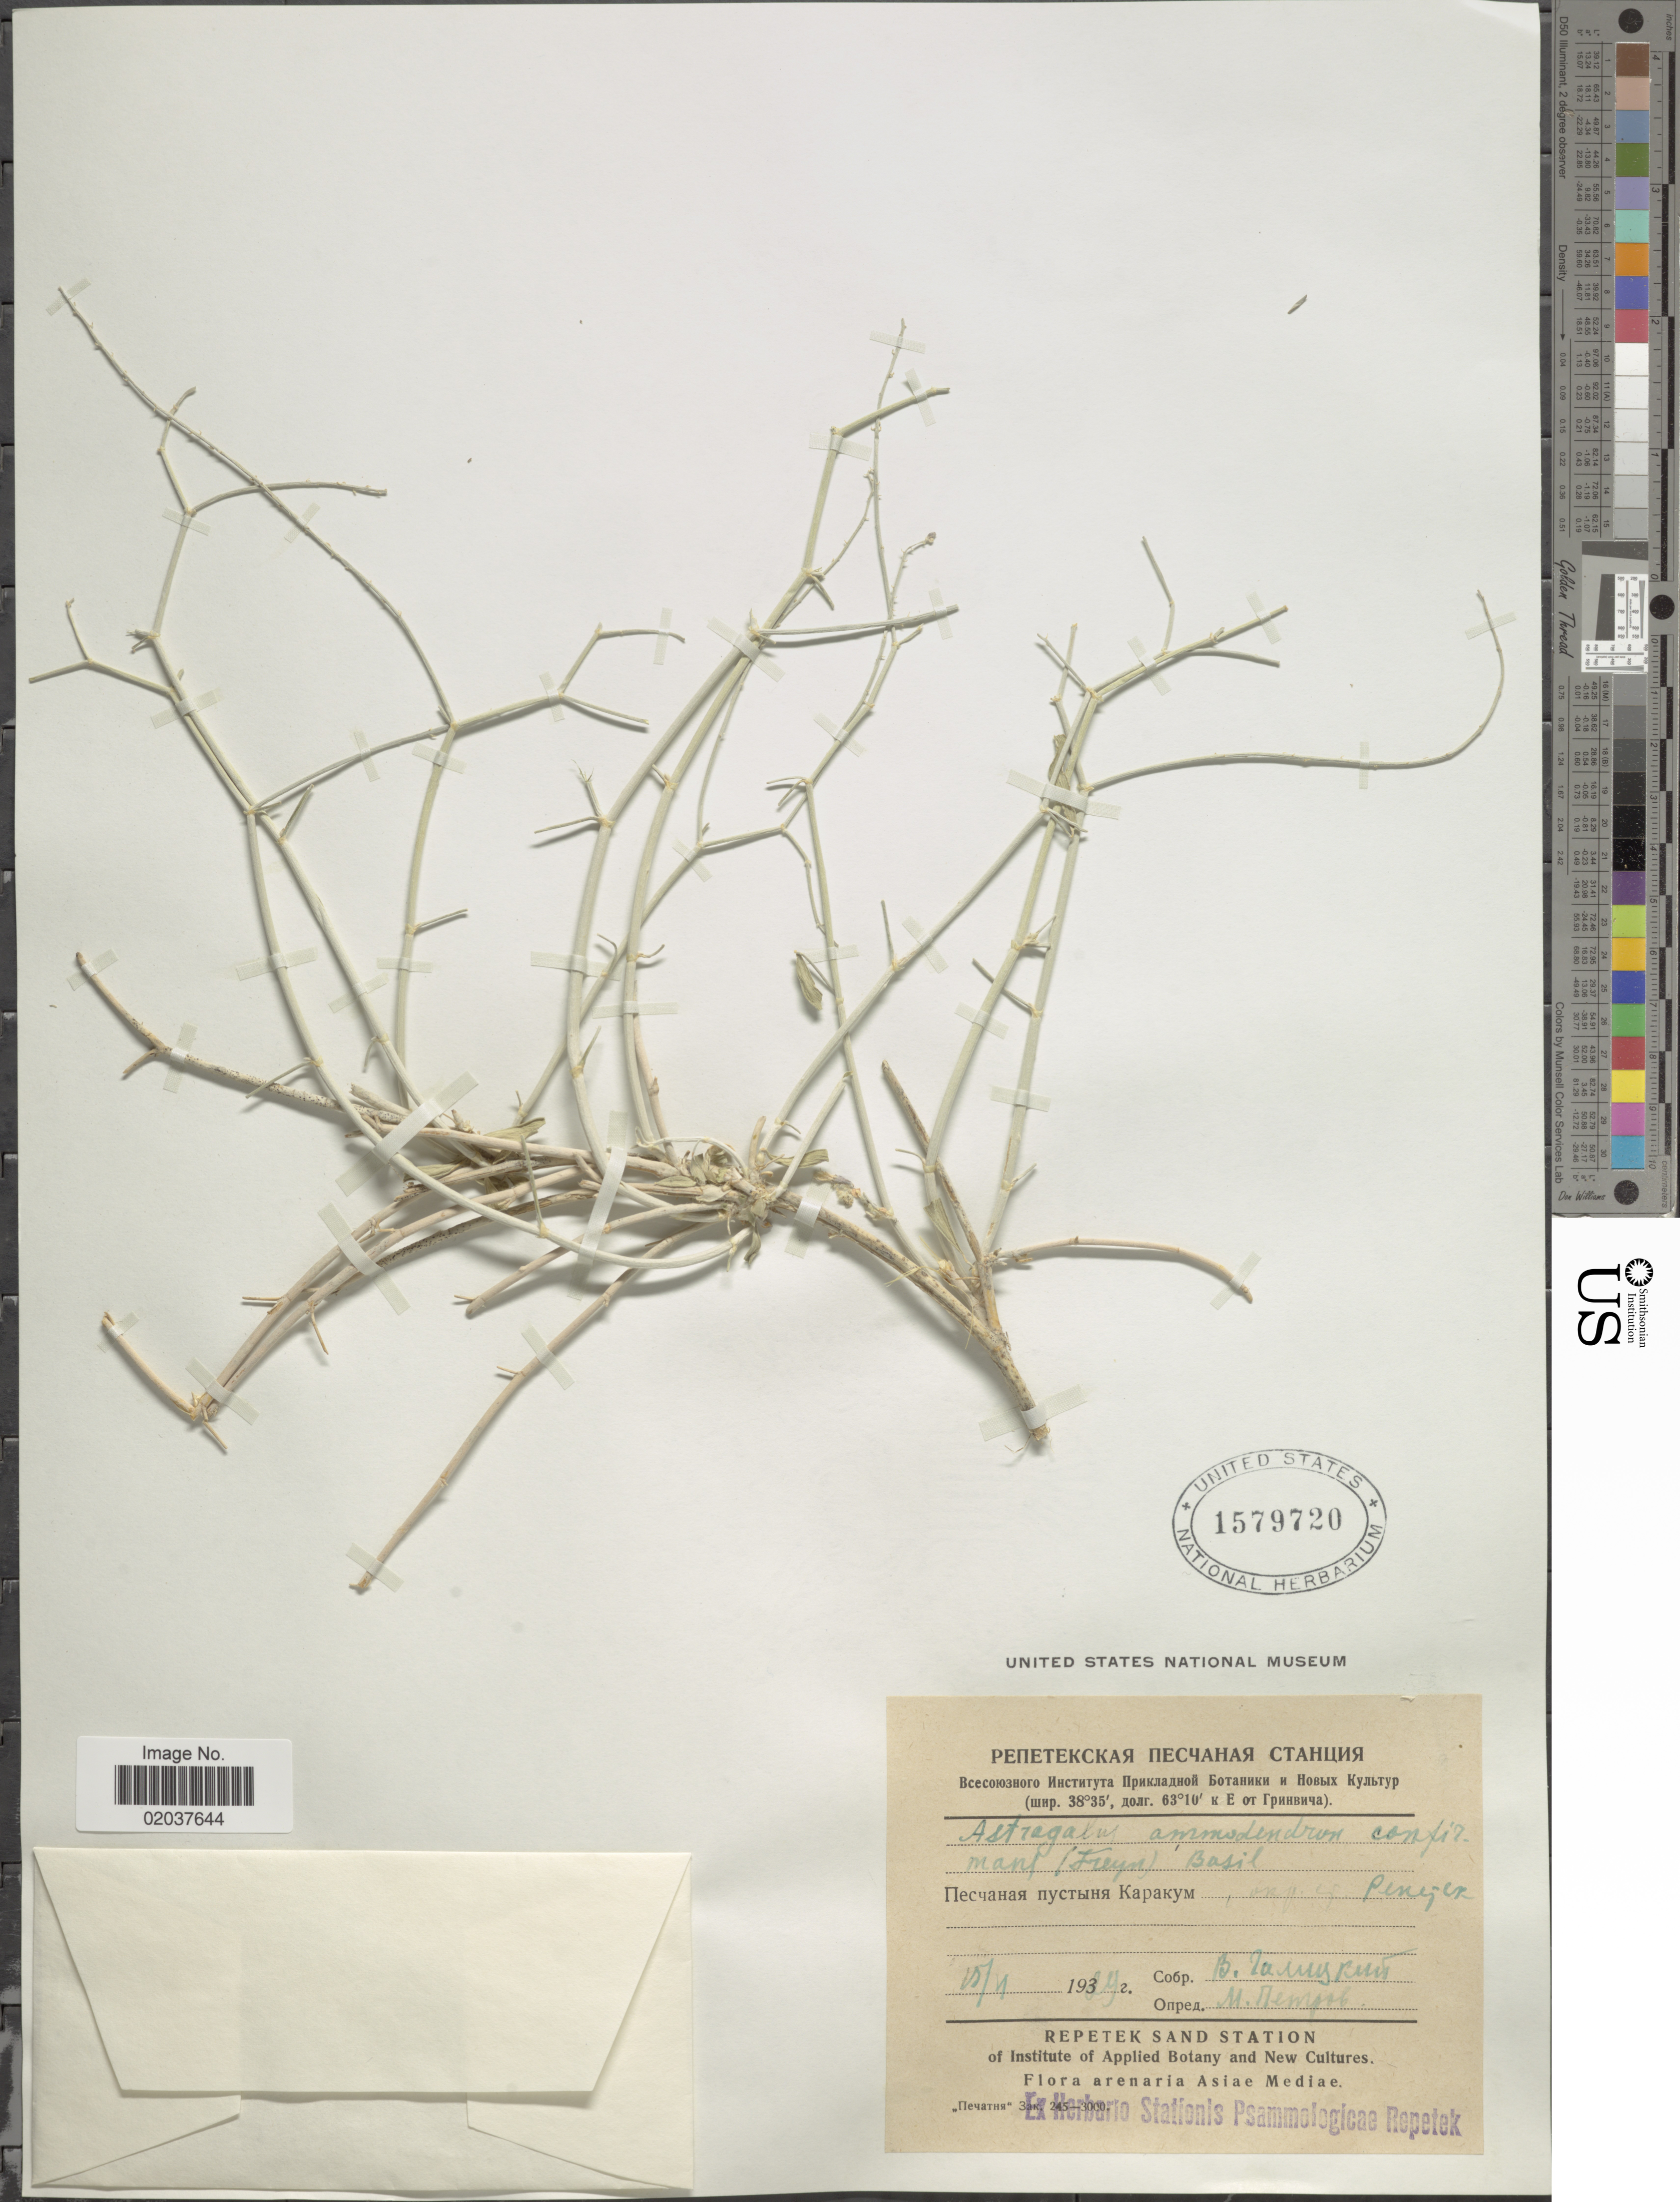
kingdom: Plantae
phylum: Tracheophyta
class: Magnoliopsida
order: Fabales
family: Fabaceae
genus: Astragalus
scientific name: Astragalus ammodendron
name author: Bunge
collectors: Galitskiy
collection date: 1929-04-15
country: Turkmenistan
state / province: Lebap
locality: Karakum Desert, near Repetek Station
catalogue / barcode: US 1579720